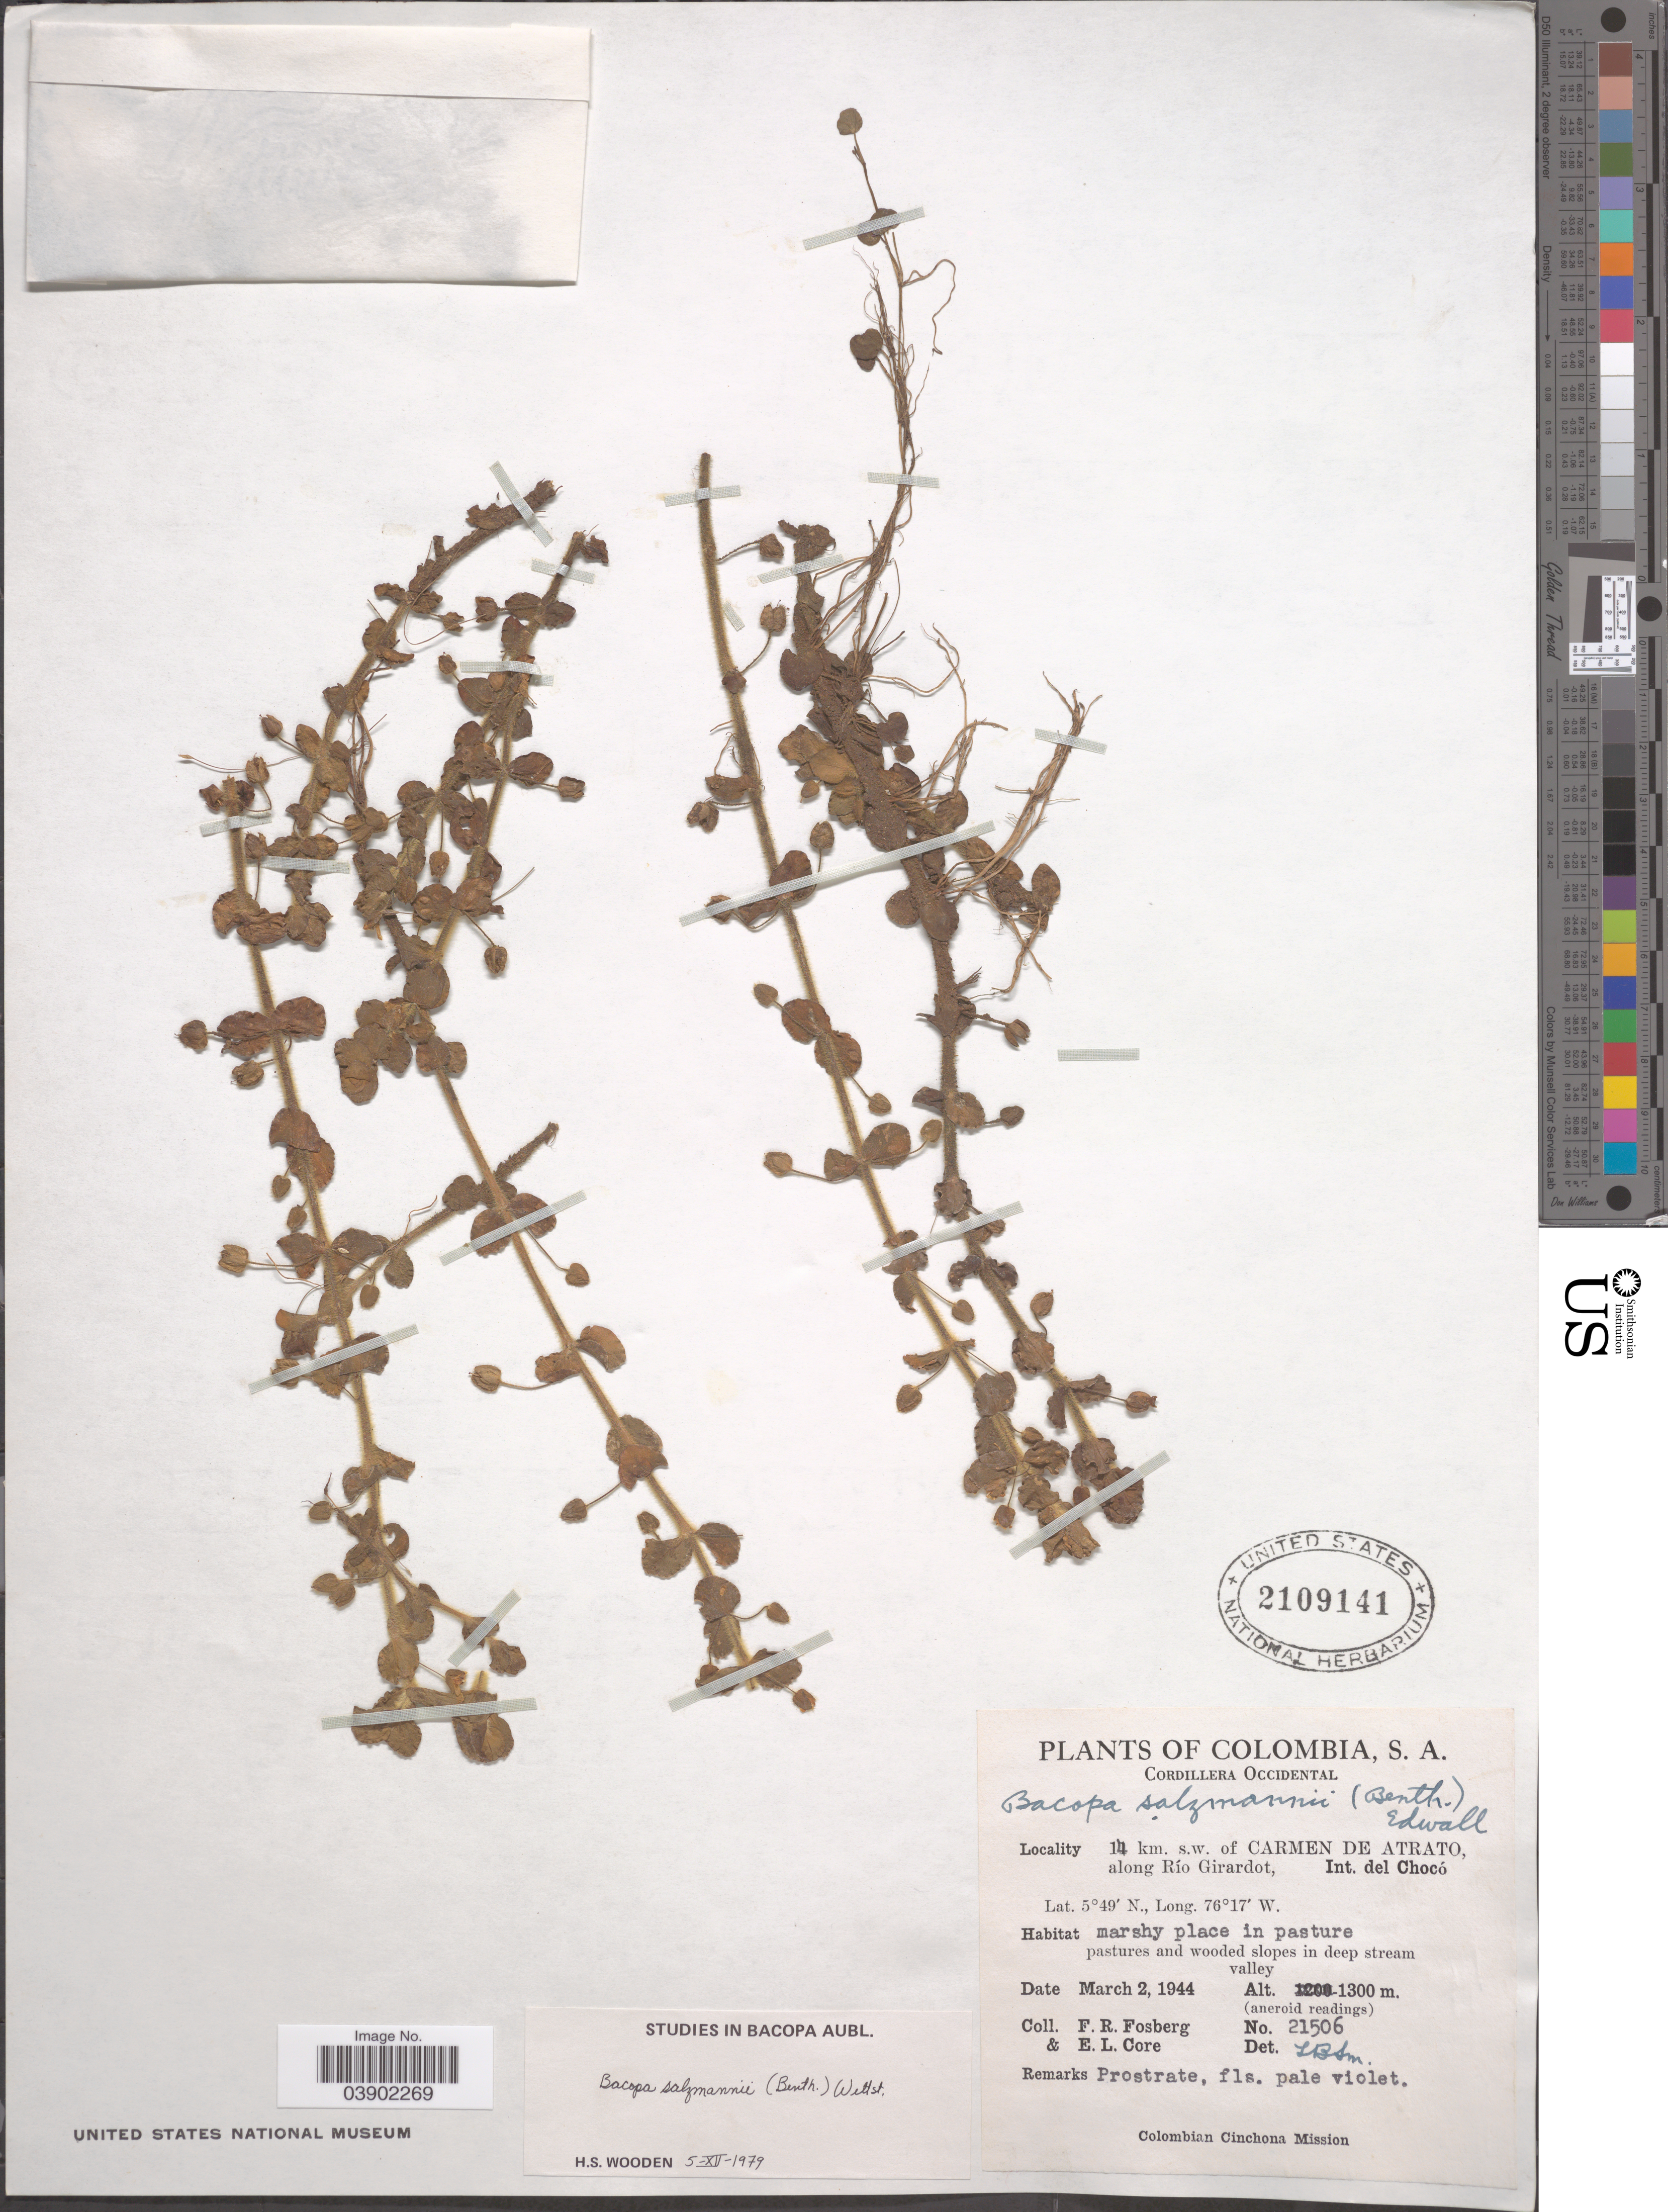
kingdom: Plantae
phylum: Tracheophyta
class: Magnoliopsida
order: Lamiales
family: Plantaginaceae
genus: Bacopa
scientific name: Bacopa salzmannii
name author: (Benth.) Wettst. ex Edwall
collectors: F. R. Fosberg & E. Core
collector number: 21506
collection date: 1944-03-02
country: Colombia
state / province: Chocó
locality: Cordillera Occidental. 14 km. s.w. of Carmen de Atrato, along Río Girardot, Int. del Chocó.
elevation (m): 1300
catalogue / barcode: US 2109141